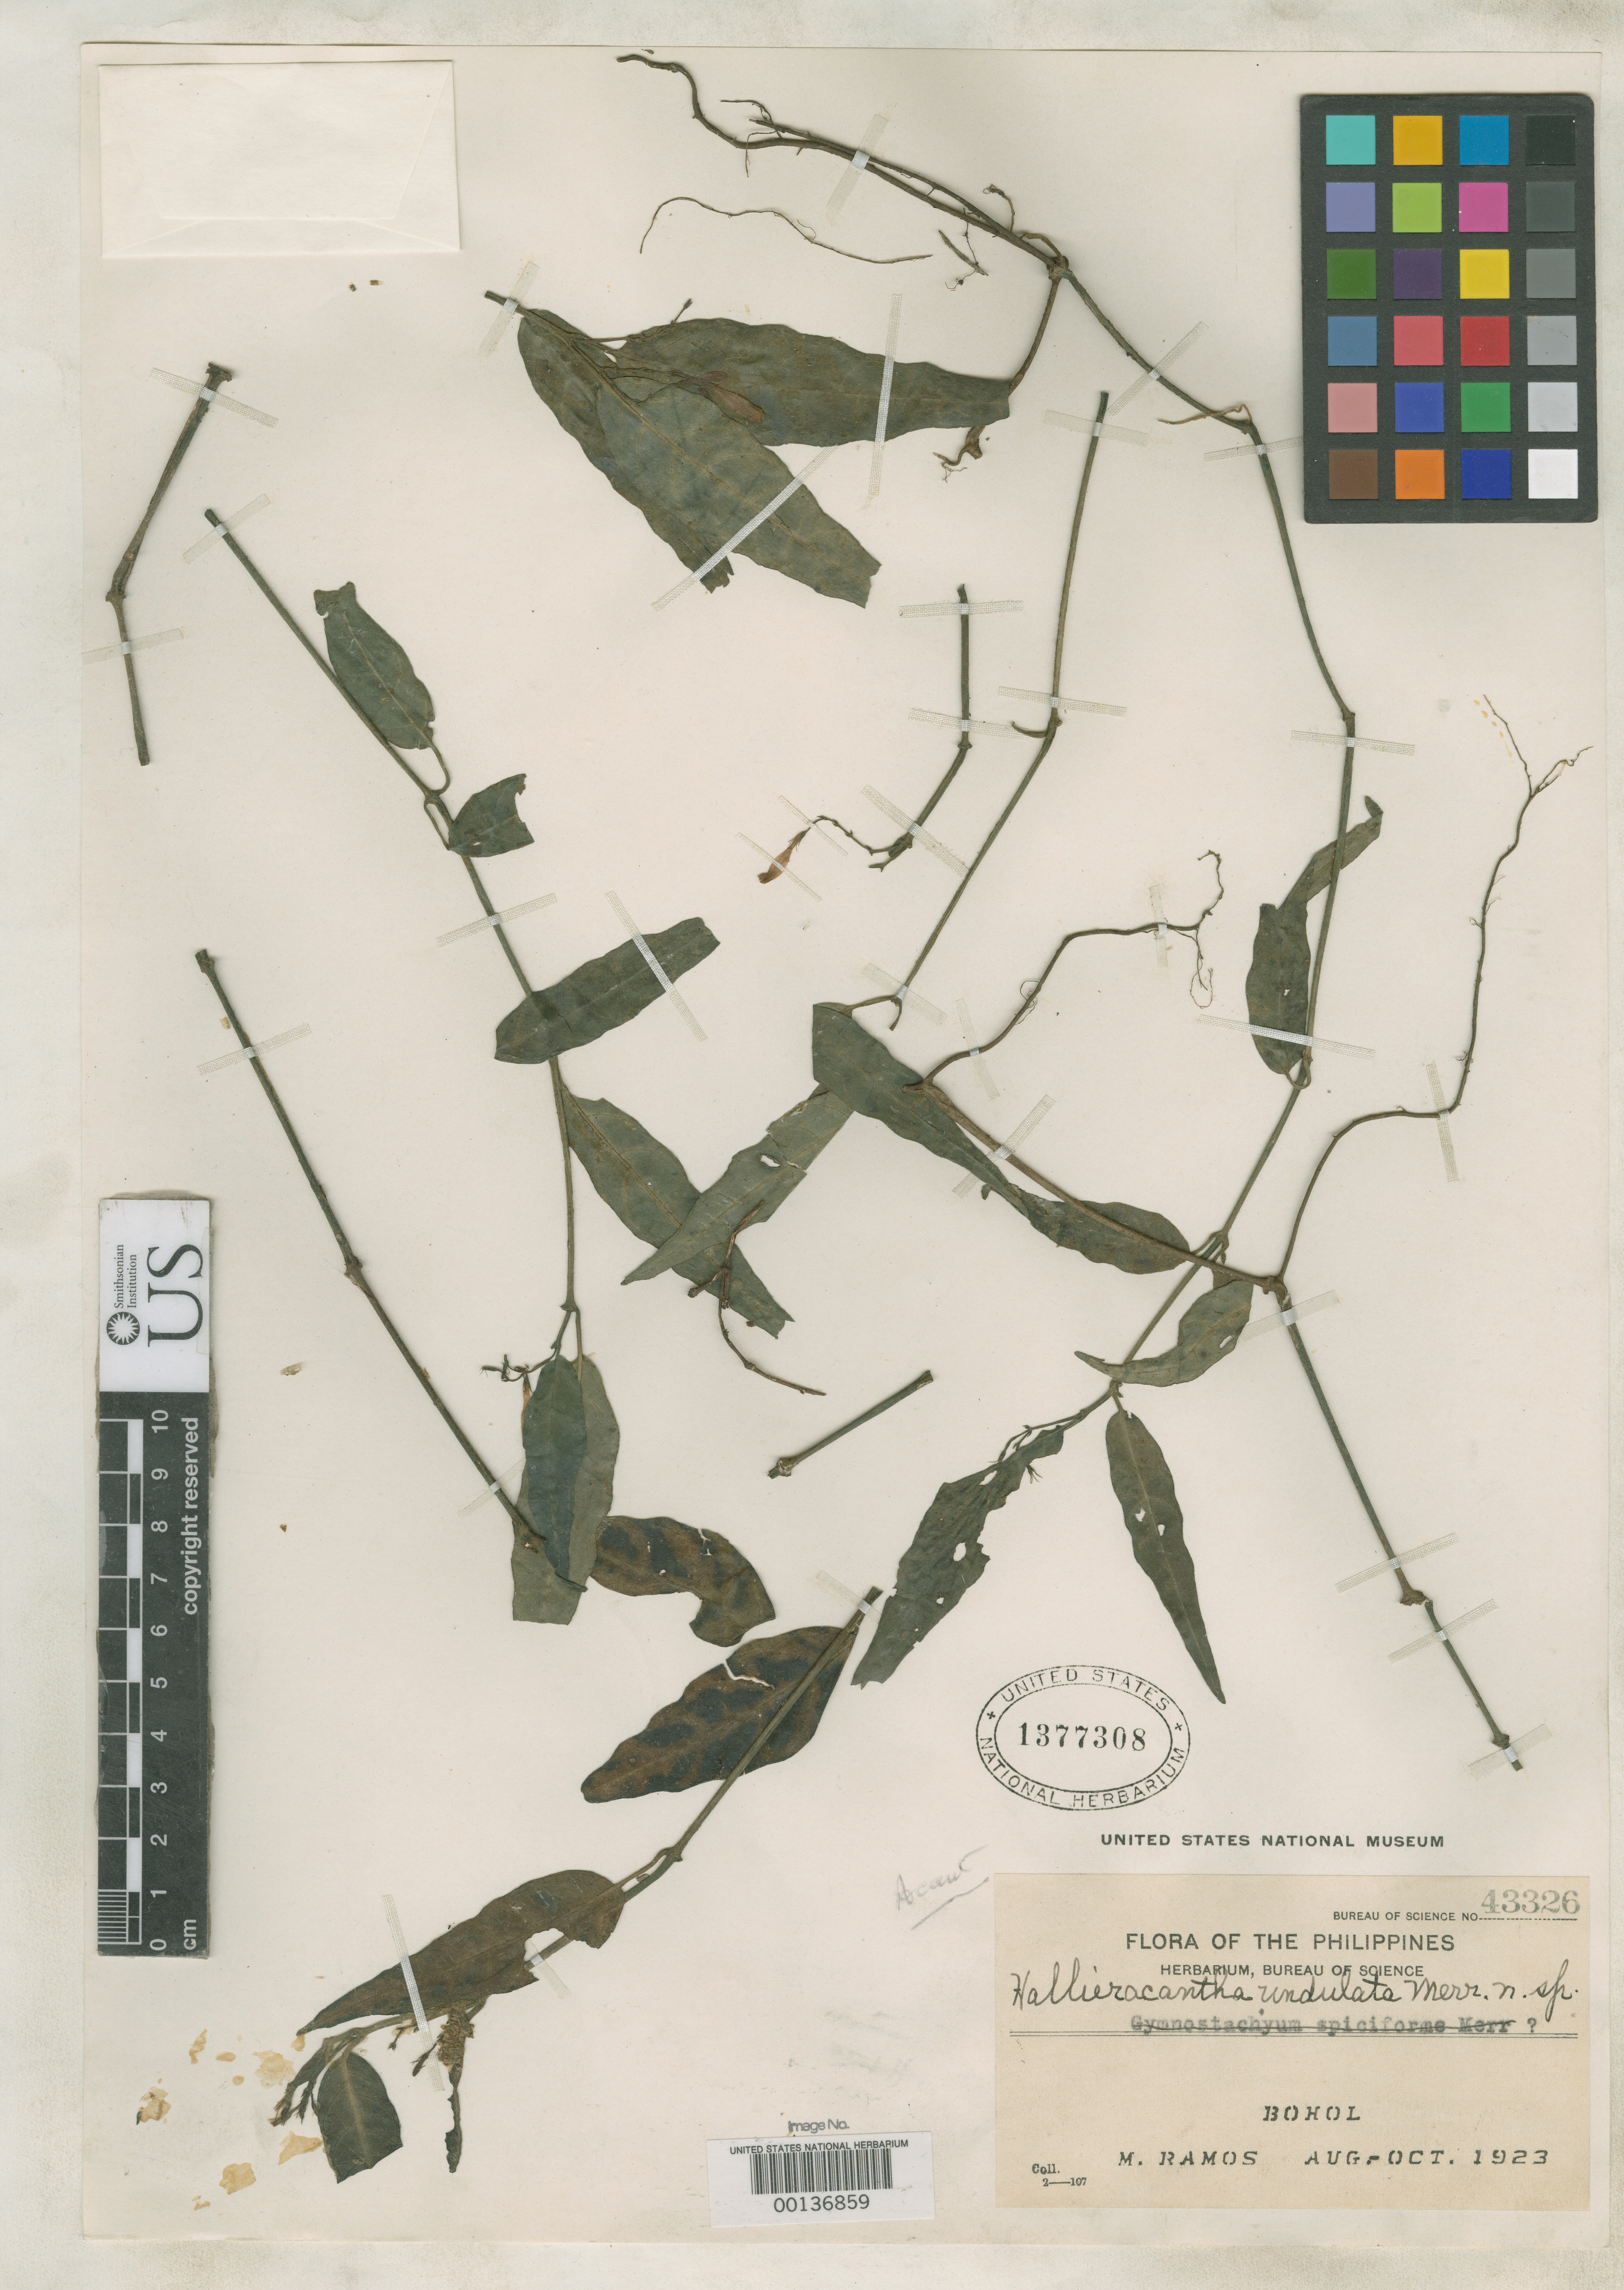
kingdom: Plantae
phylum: Tracheophyta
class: Magnoliopsida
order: Lamiales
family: Acanthaceae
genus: Hallieracantha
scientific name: Hallieracantha undulata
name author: Merr.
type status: Isotype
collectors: M. Ramos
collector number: Bur. Sci. 43326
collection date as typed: Aug 1923 to -- Oct 1923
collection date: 1923-08/1923-10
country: Philippines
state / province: Central Visayas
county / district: Bohol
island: Bohol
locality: Sevilla.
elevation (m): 600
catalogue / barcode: US 1377308